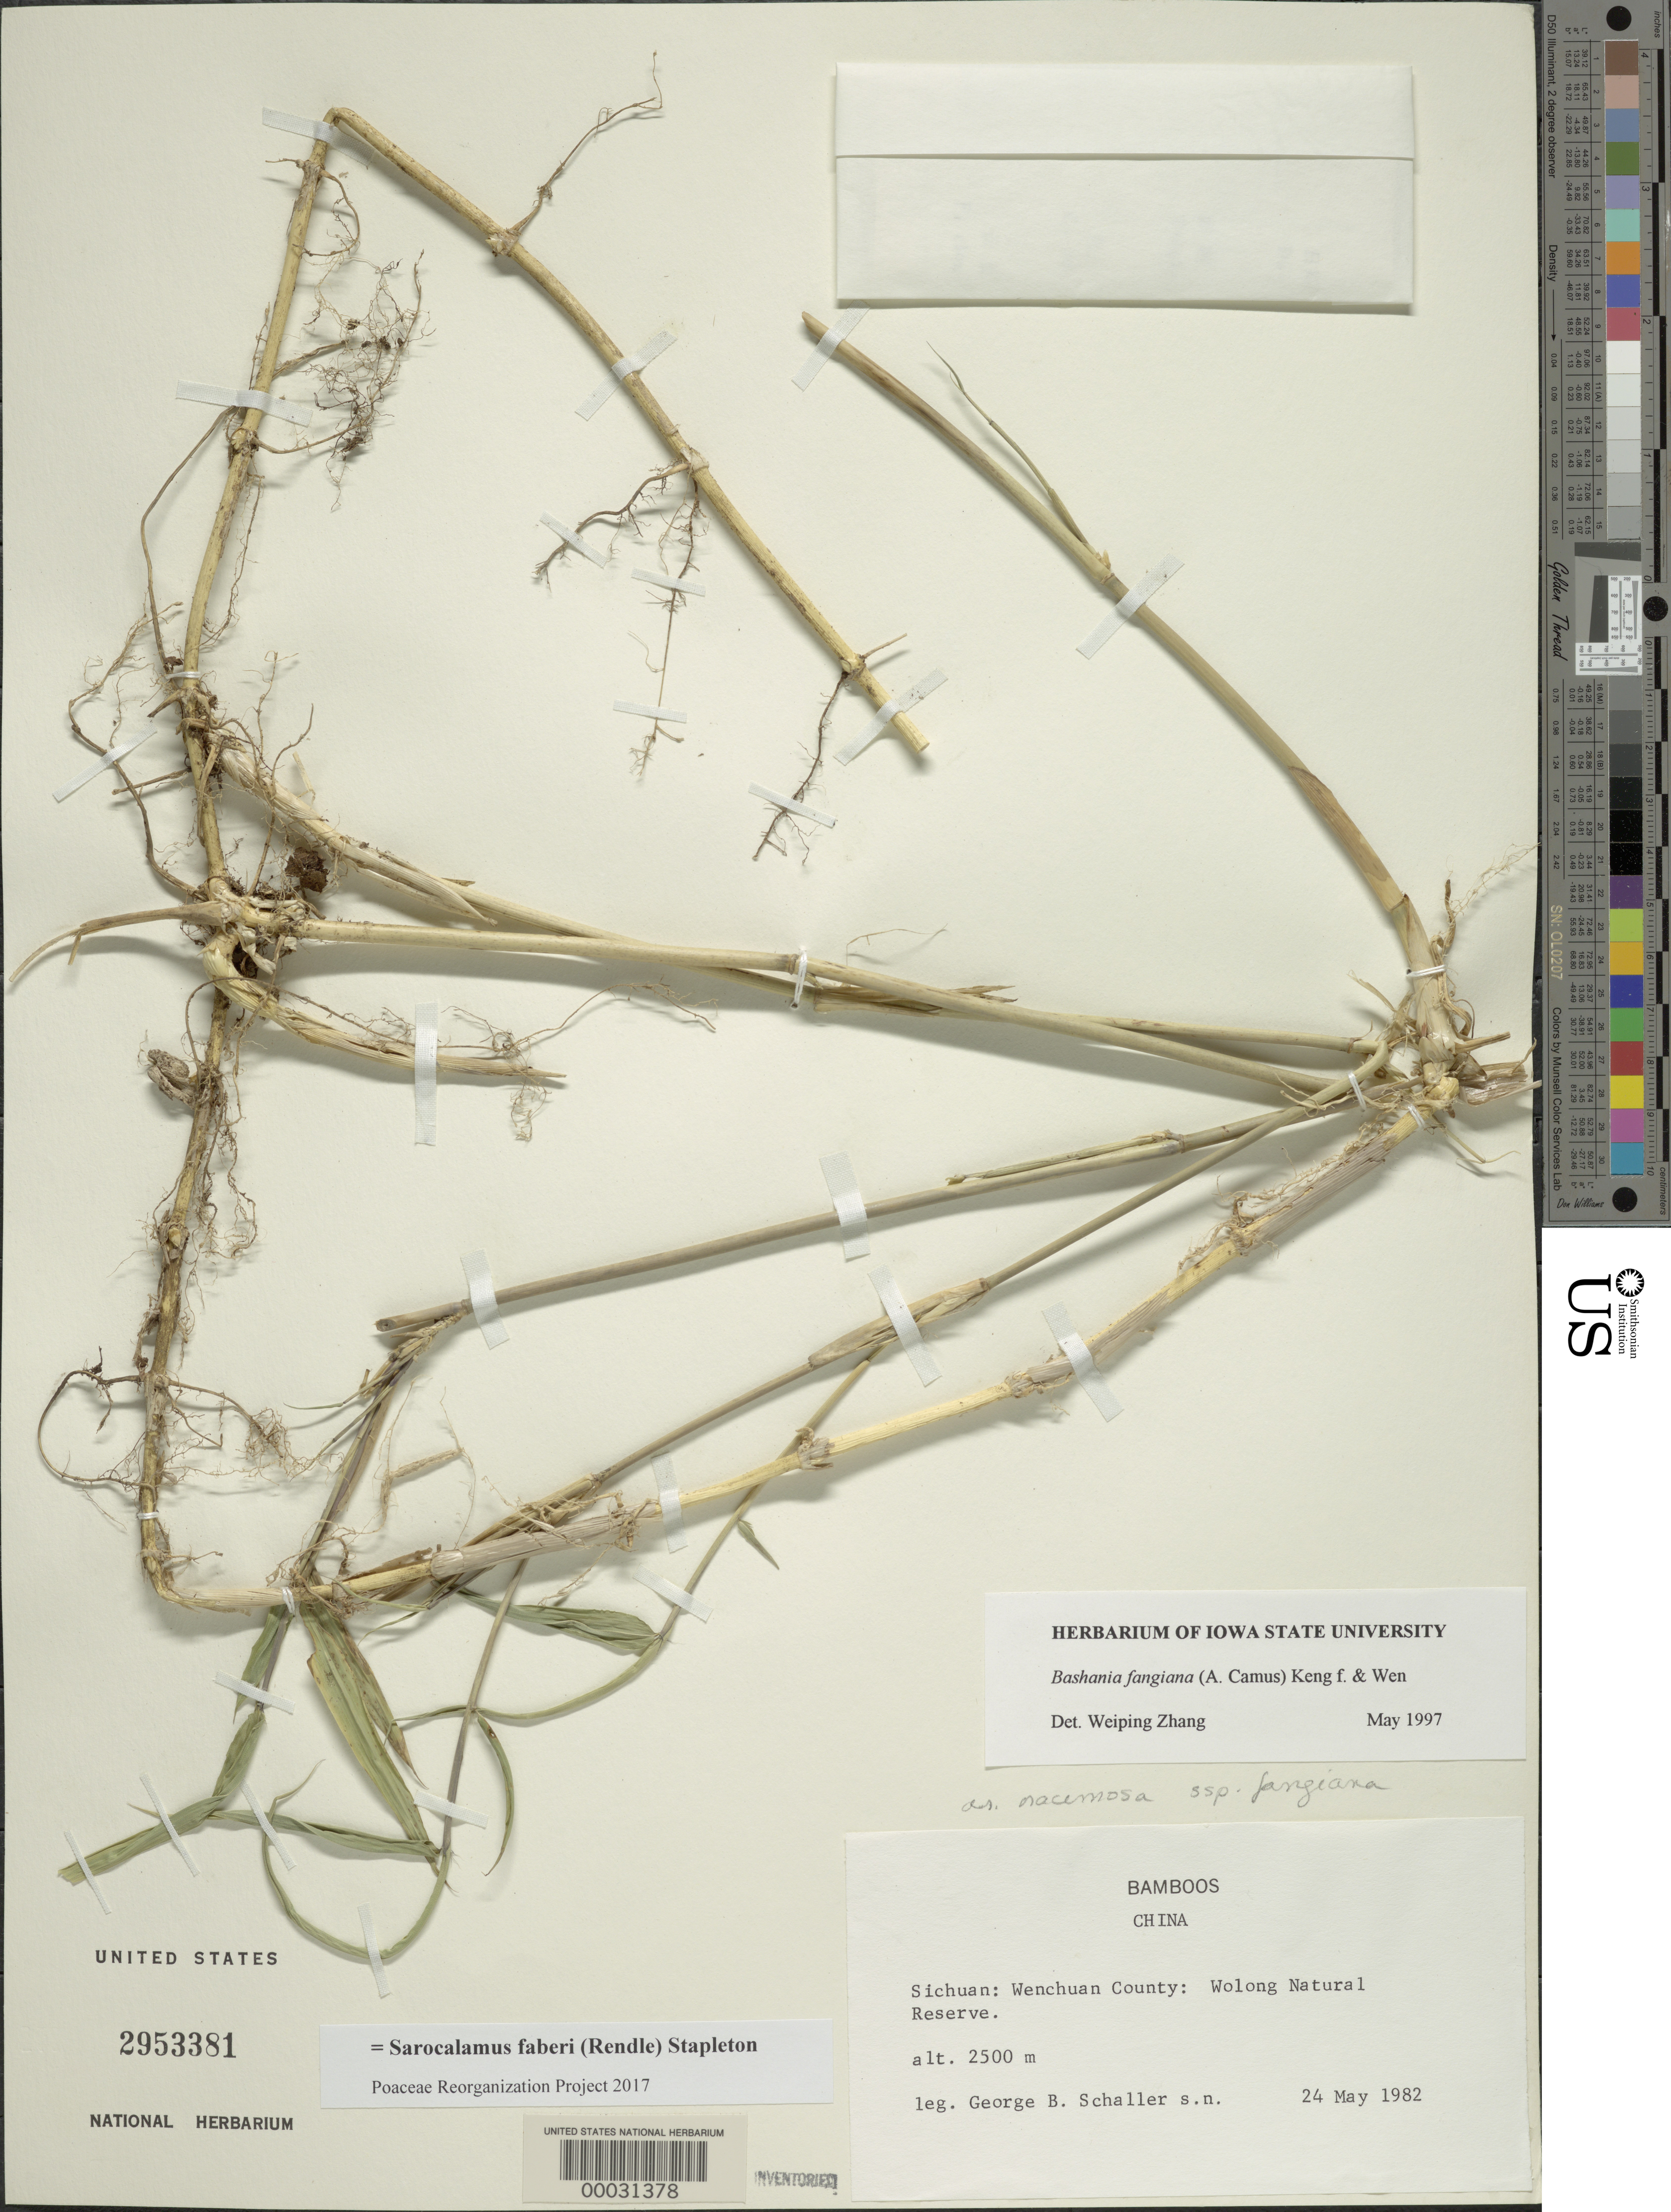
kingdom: Plantae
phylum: Tracheophyta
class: Liliopsida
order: Poales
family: Poaceae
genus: Sarocalamus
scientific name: Sarocalamus faberi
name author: (Rendle) Stapleton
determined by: Poaceae Reorganization Project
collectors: G. Schaller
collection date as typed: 24 May 1982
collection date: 1982-05-24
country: China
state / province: Sichuan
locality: Wenchuan, wolong national reserve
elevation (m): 2800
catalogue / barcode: US 2953381